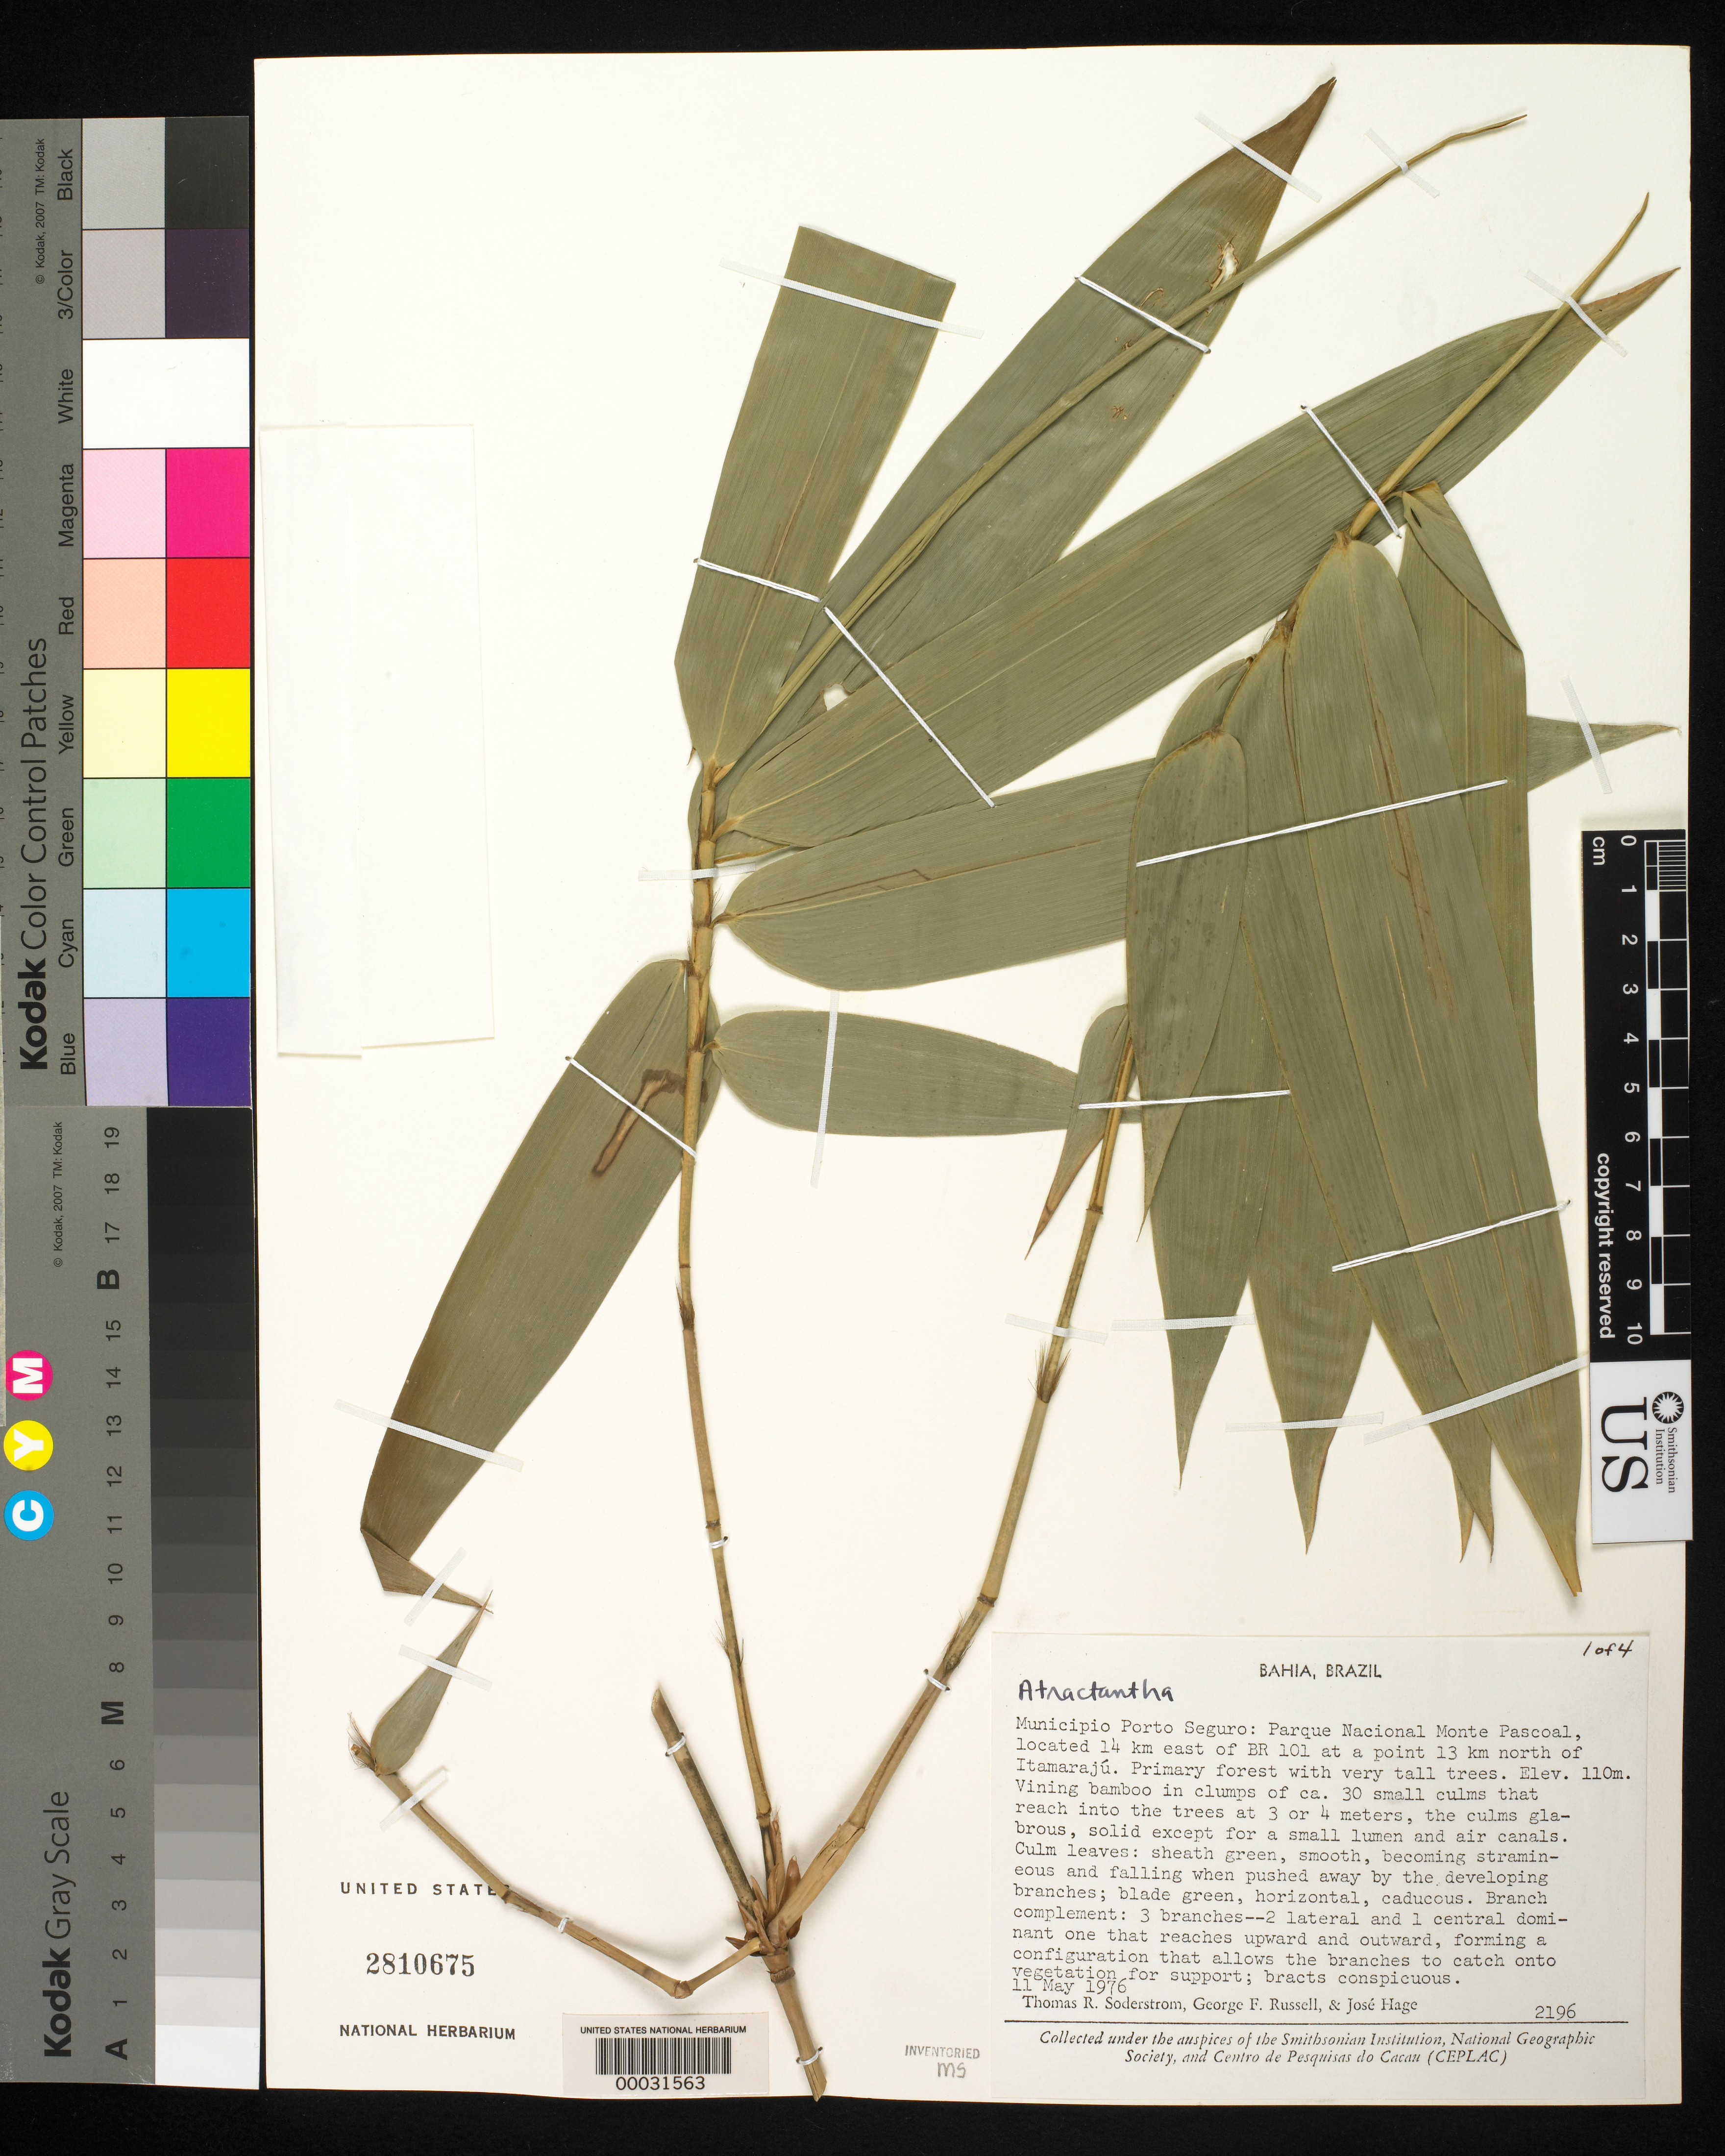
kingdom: Plantae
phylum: Tracheophyta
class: Liliopsida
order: Poales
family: Poaceae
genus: Athroostachys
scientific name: Athroostachys capitata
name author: (Hook.) Benth.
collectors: T. R. Soderstrom, G. Russell & J. Hage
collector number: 2196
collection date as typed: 11 May 1976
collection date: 1976-05-11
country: Brazil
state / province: Bahia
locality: Porto seguro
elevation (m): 110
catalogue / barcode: US 2810675